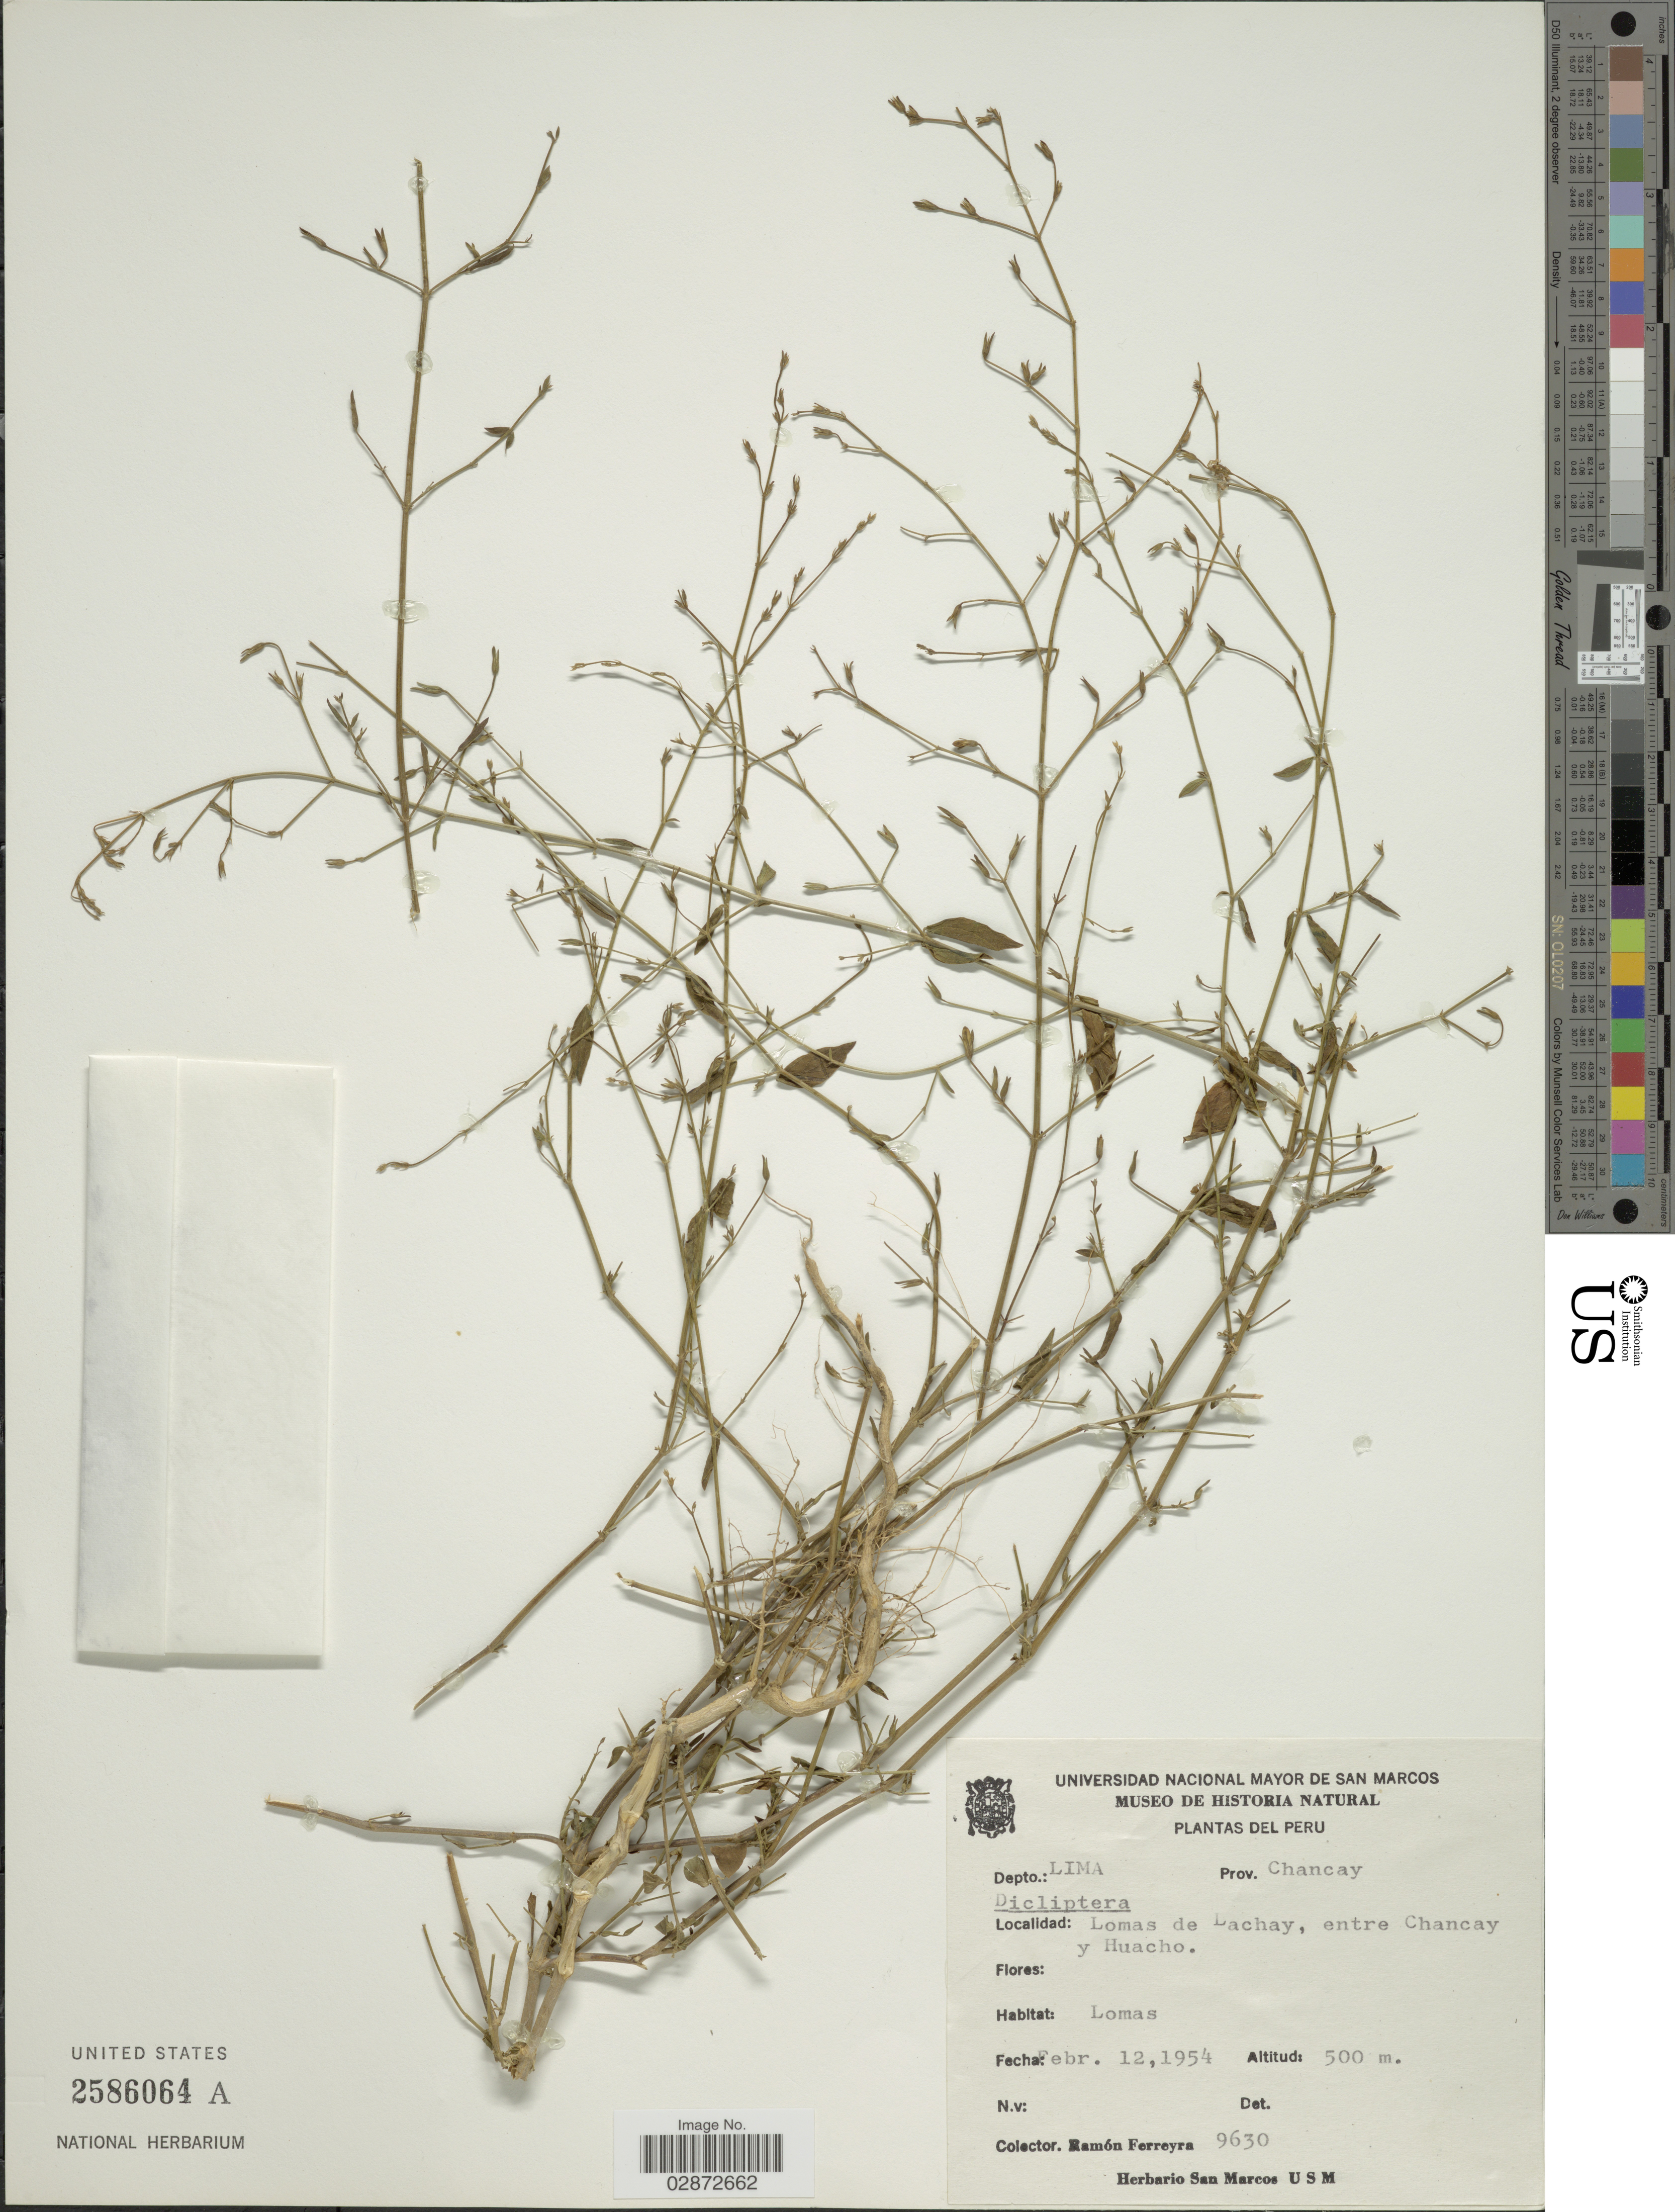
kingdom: Plantae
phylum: Tracheophyta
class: Magnoliopsida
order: Lamiales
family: Acanthaceae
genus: Dicliptera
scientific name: Dicliptera sp.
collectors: R. A. Ferreyra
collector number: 9630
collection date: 1954-02-12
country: Peru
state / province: Lima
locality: Depto.: Lima. Prov. Chancay. Lomas de Lachay, entre Chancay y Huacho.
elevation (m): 500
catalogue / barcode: US 2586064A